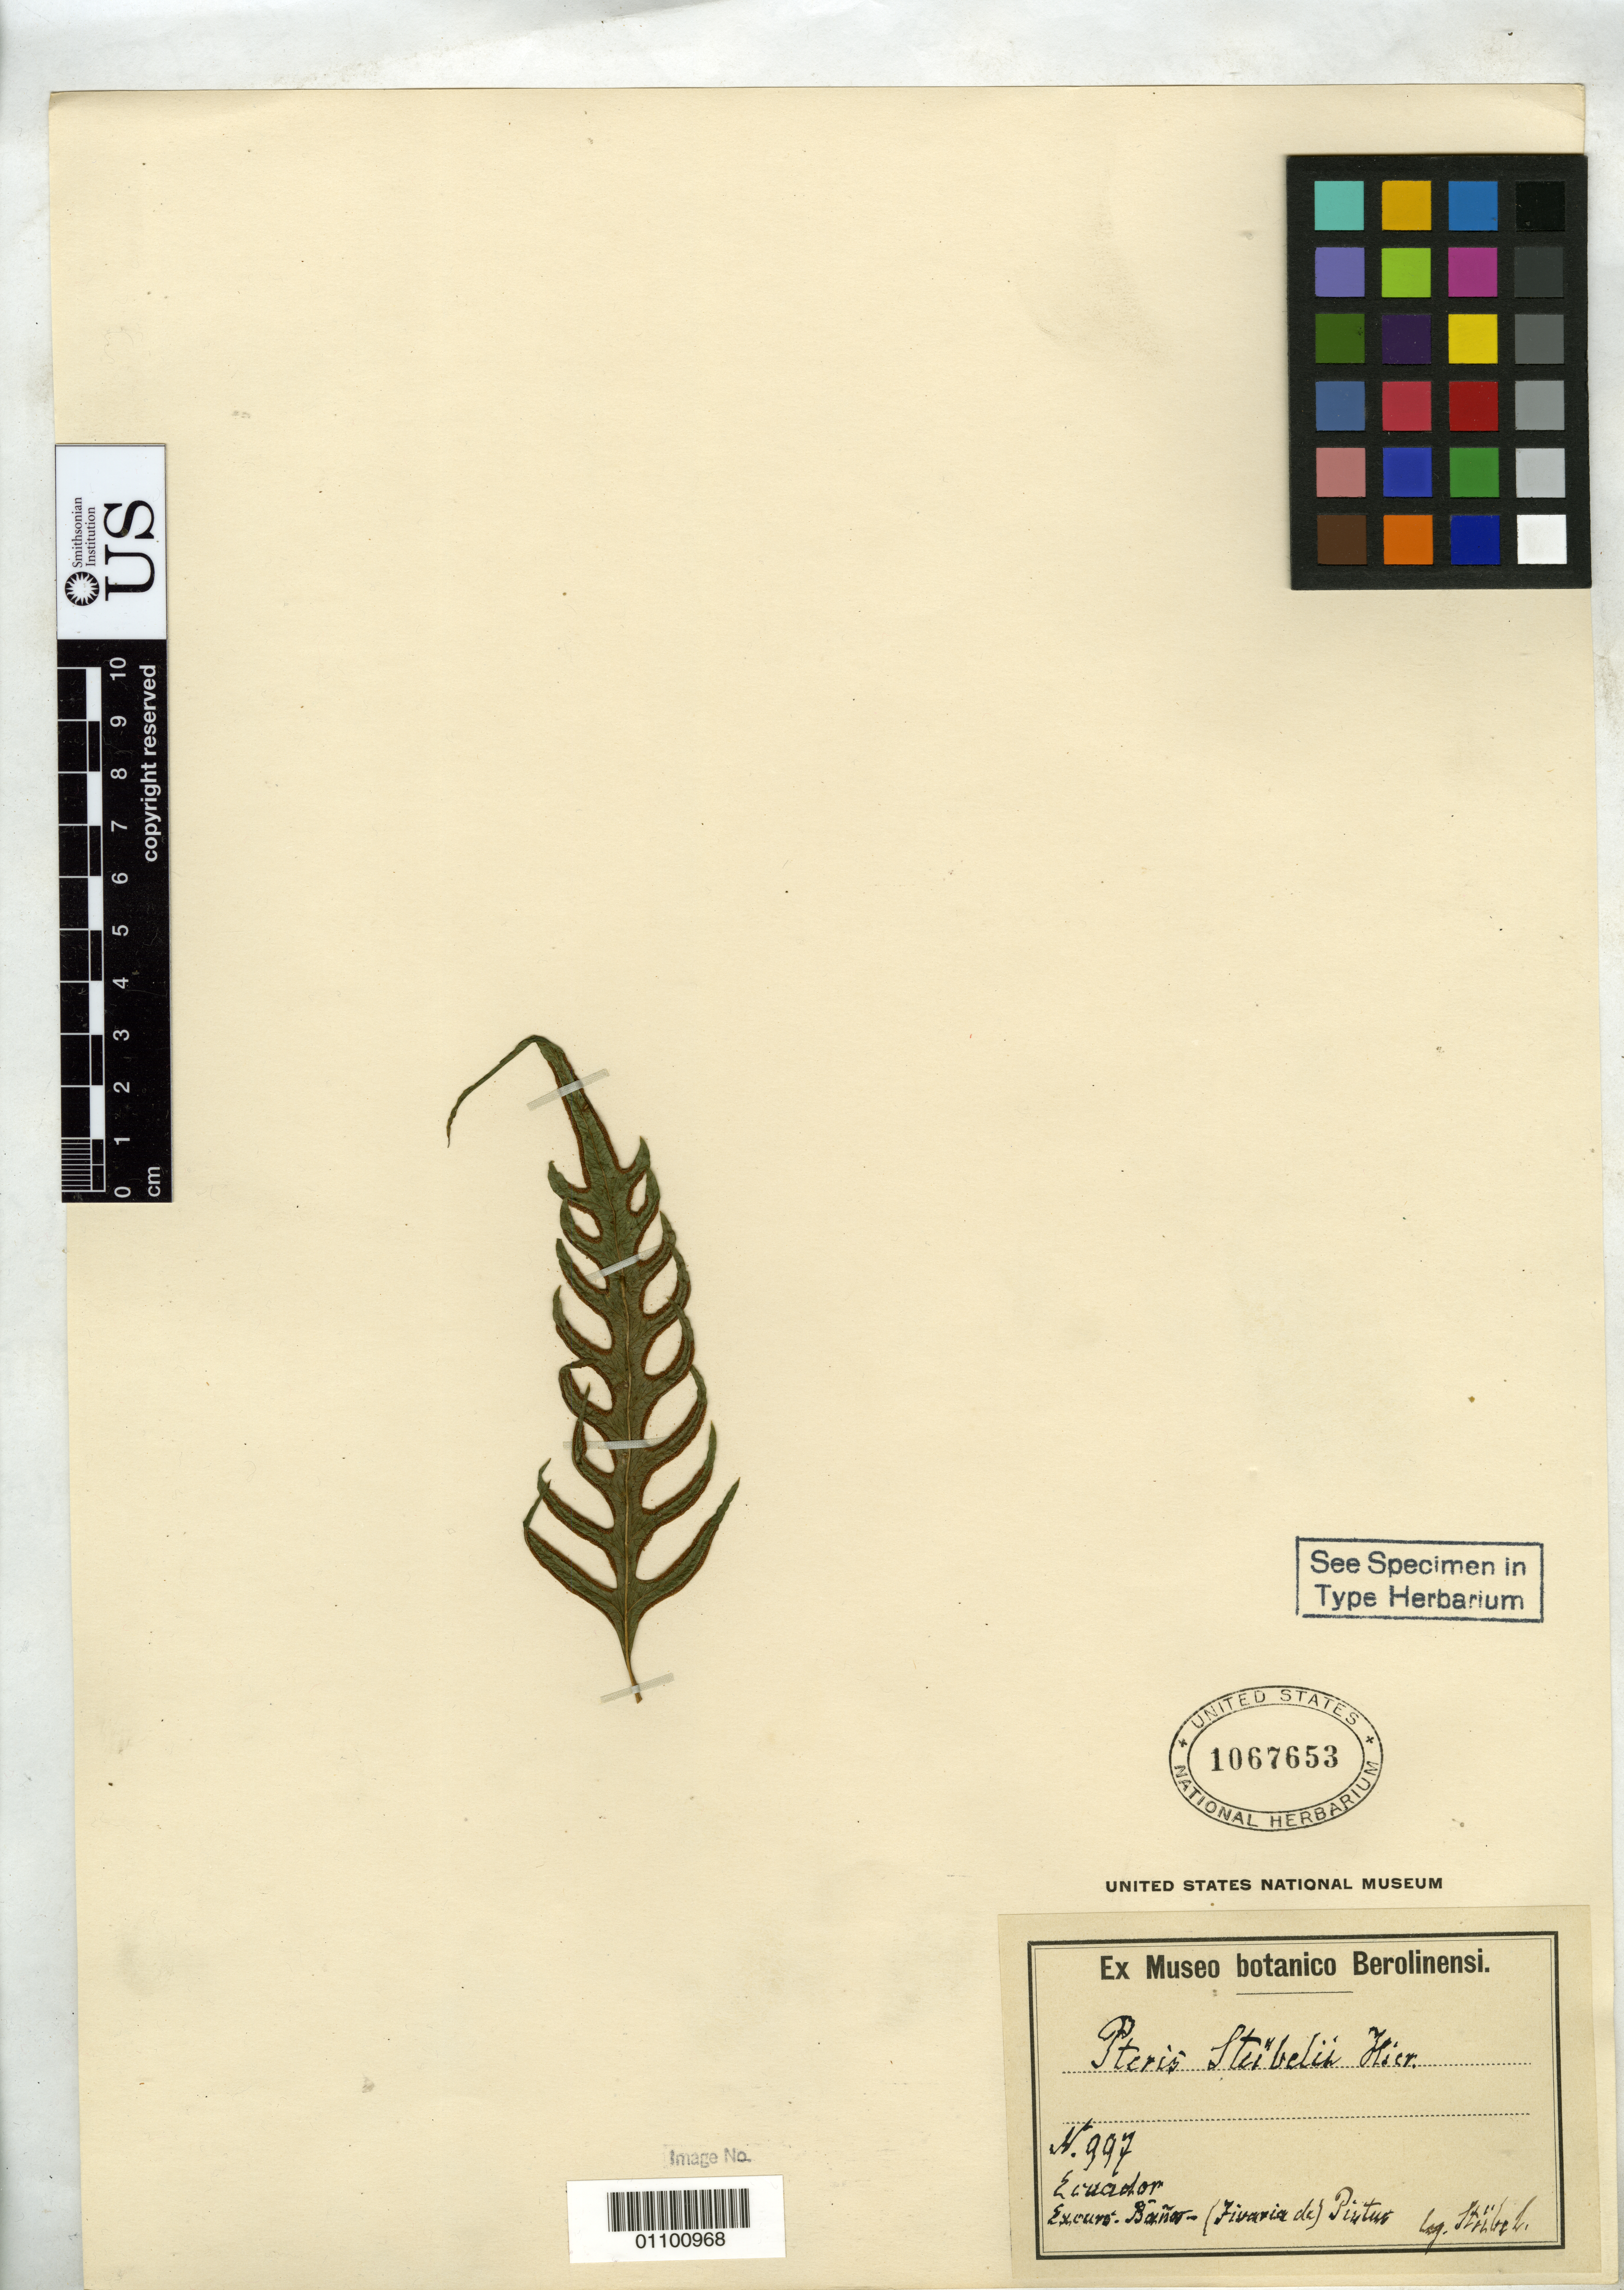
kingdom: Plantae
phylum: Tracheophyta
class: Polypodiopsida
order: Polypodiales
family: Pteridaceae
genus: Pteris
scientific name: Pteris stuebelii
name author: Hieron.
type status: Type Collection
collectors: M. Stuebel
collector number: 997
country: Ecuador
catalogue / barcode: US 1067653